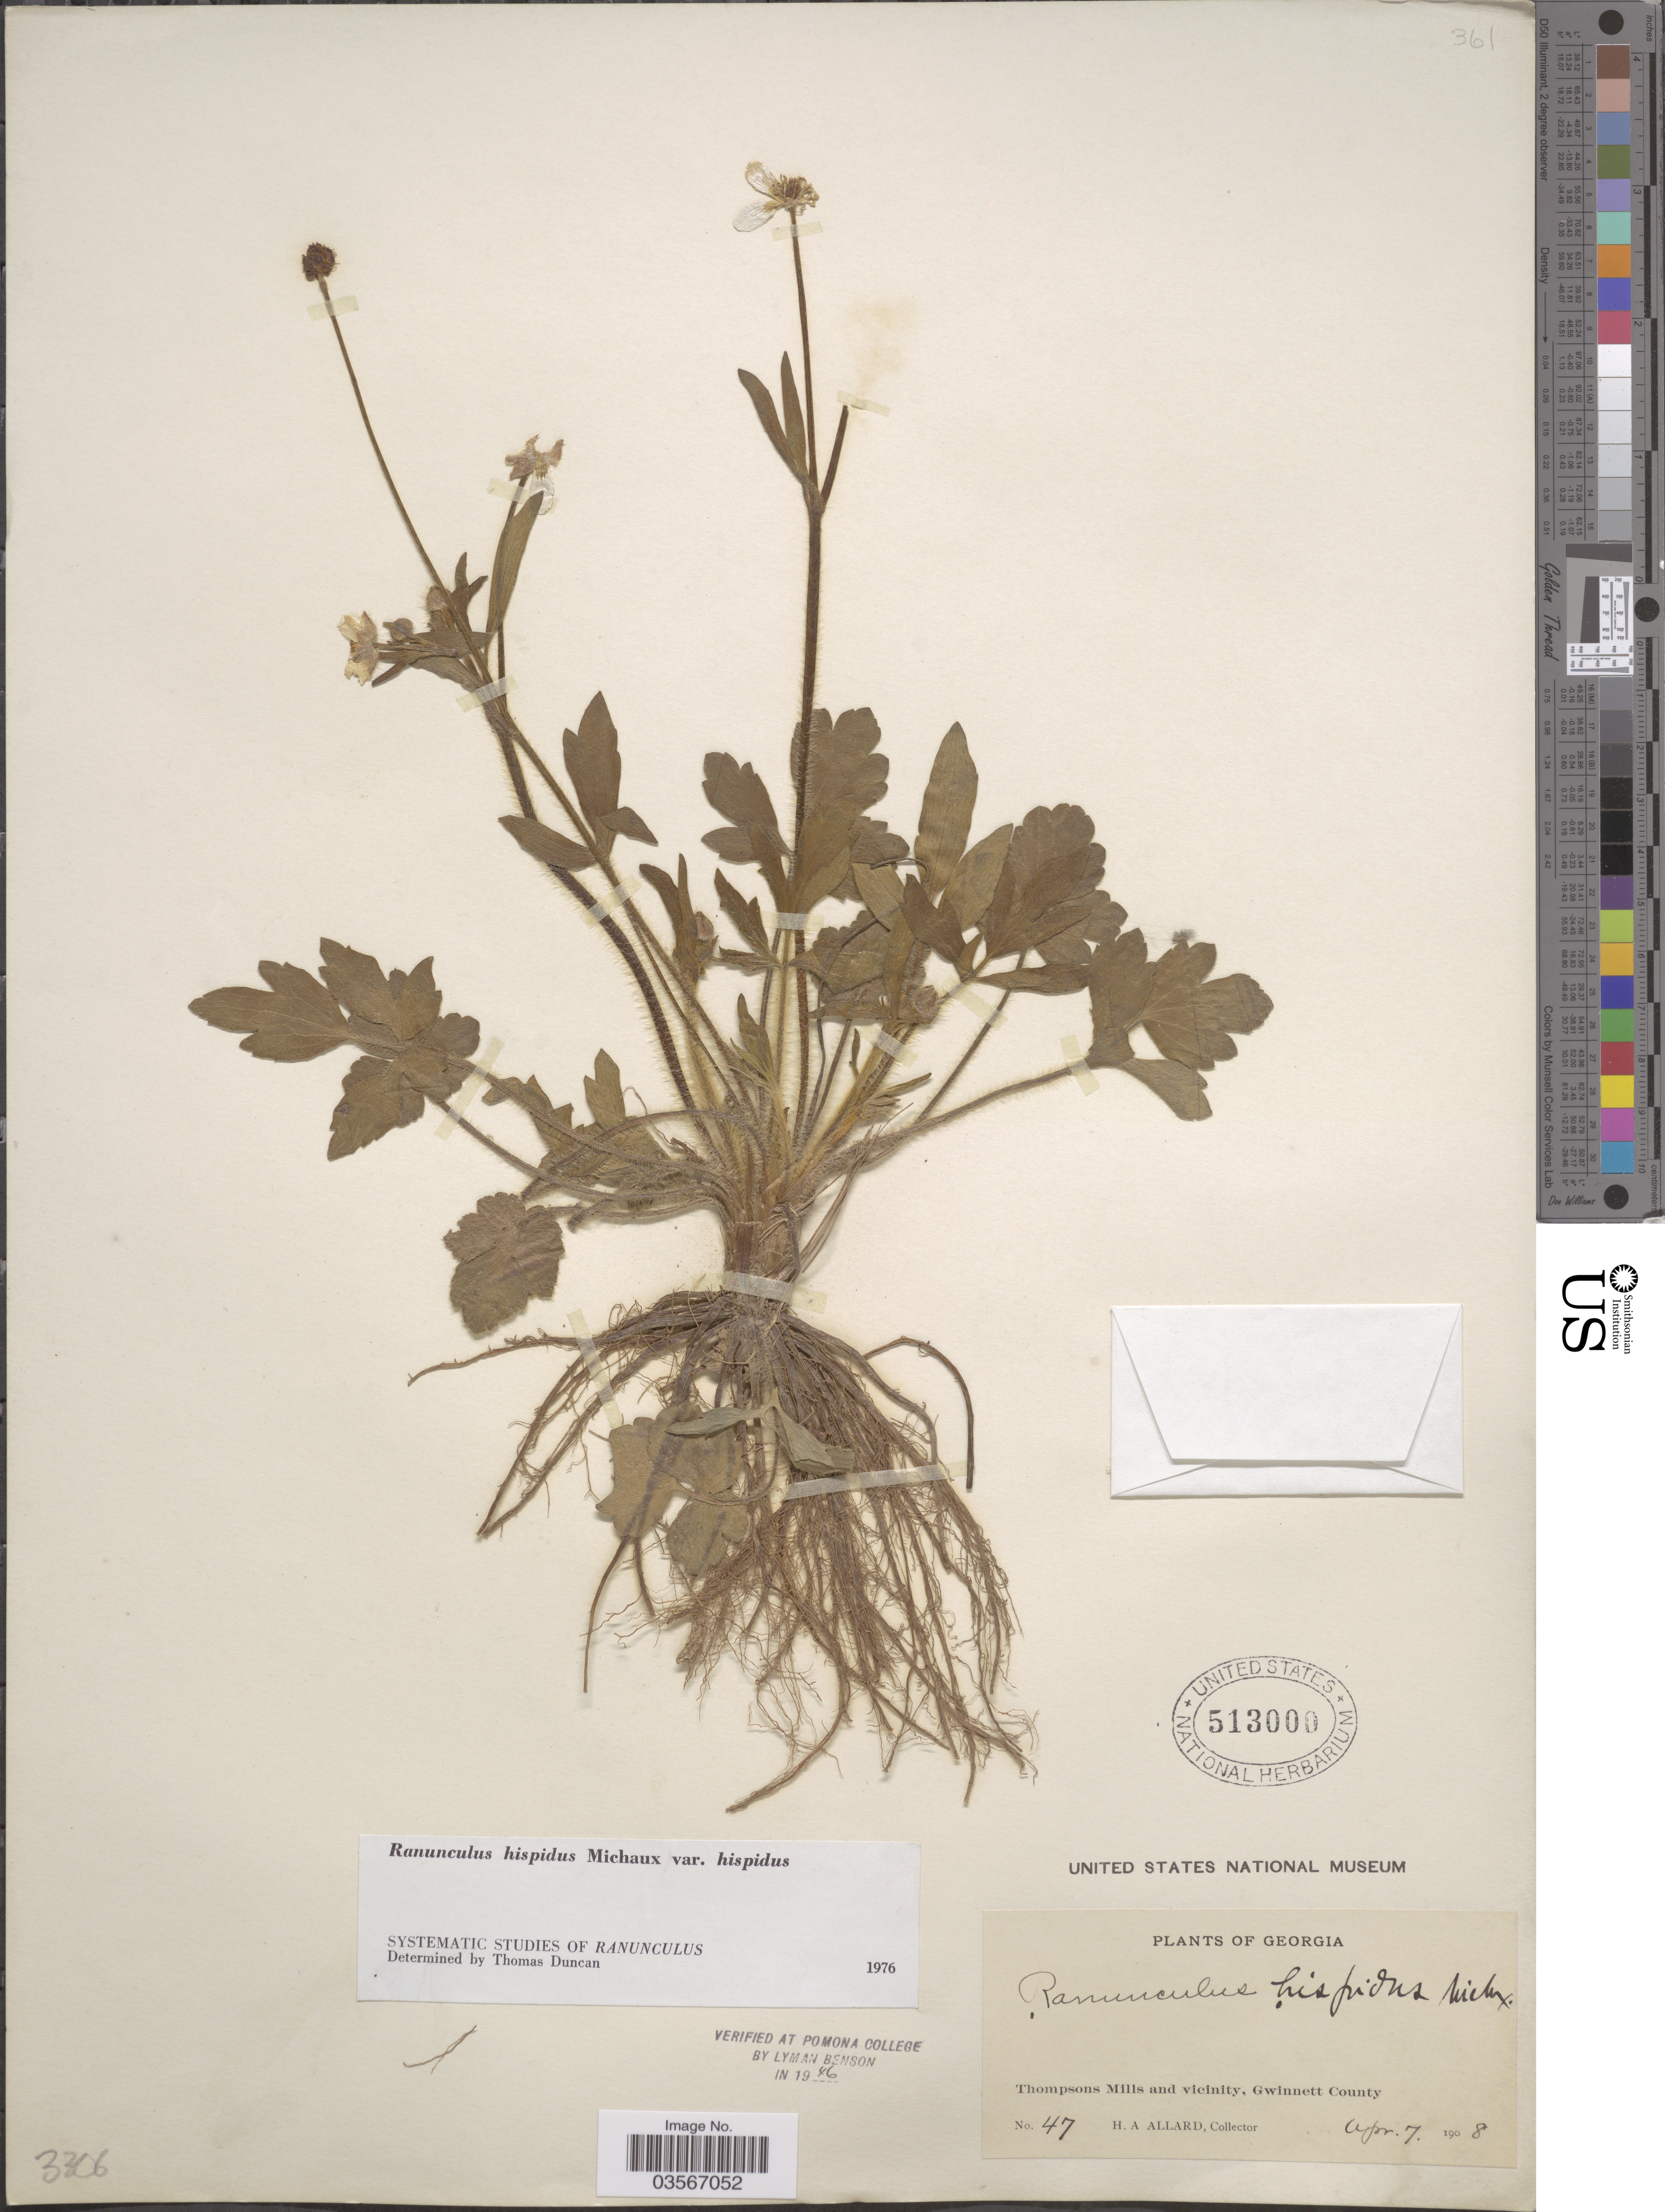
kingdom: Plantae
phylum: Tracheophyta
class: Magnoliopsida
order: Ranunculales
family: Ranunculaceae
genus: Ranunculus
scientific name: Ranunculus hispidus var. hispidus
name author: Michx.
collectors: H. A. Allard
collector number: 47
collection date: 1908-04-07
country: United States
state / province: Georgia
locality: Thompsons Mills and vicinity, Gwinnett County.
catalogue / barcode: US 513000